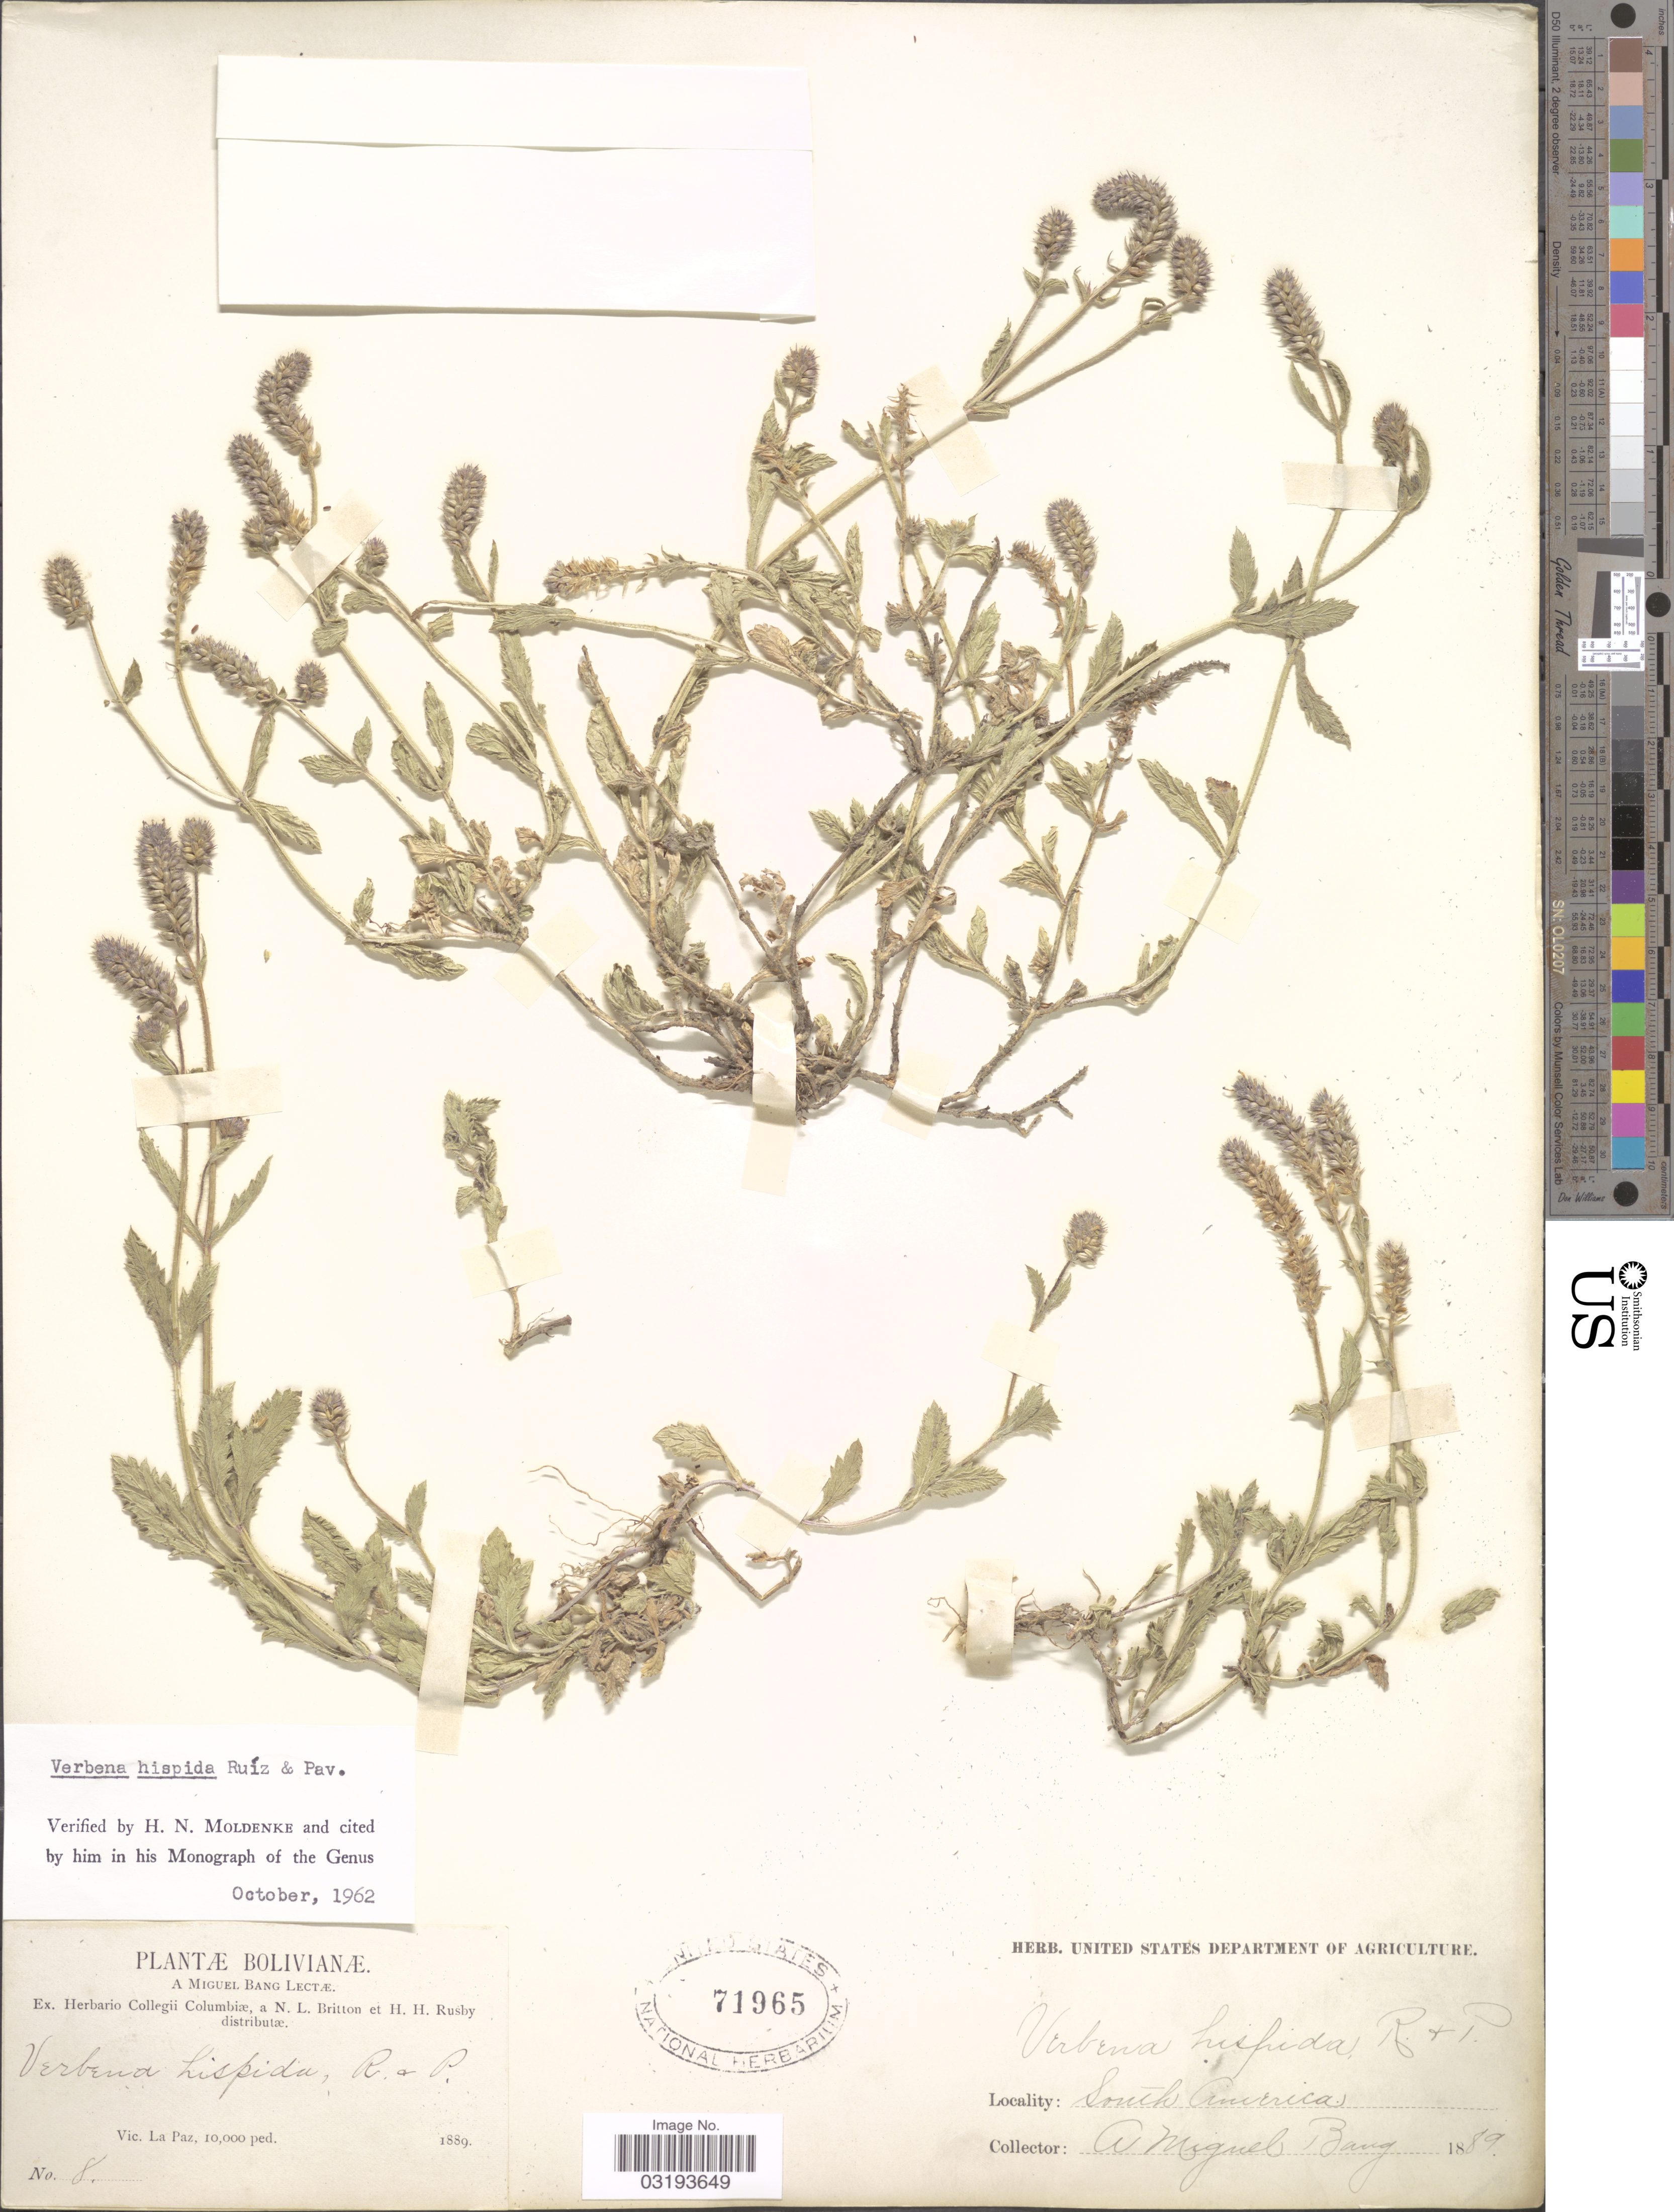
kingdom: Plantae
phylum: Tracheophyta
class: Magnoliopsida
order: Lamiales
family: Verbenaceae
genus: Verbena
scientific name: Verbena hispida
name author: Ruiz & Pav.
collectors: M. Bang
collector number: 8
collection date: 1889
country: Bolivia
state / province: La Paz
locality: Vic. La Paz.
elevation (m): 3048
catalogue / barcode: US 71965